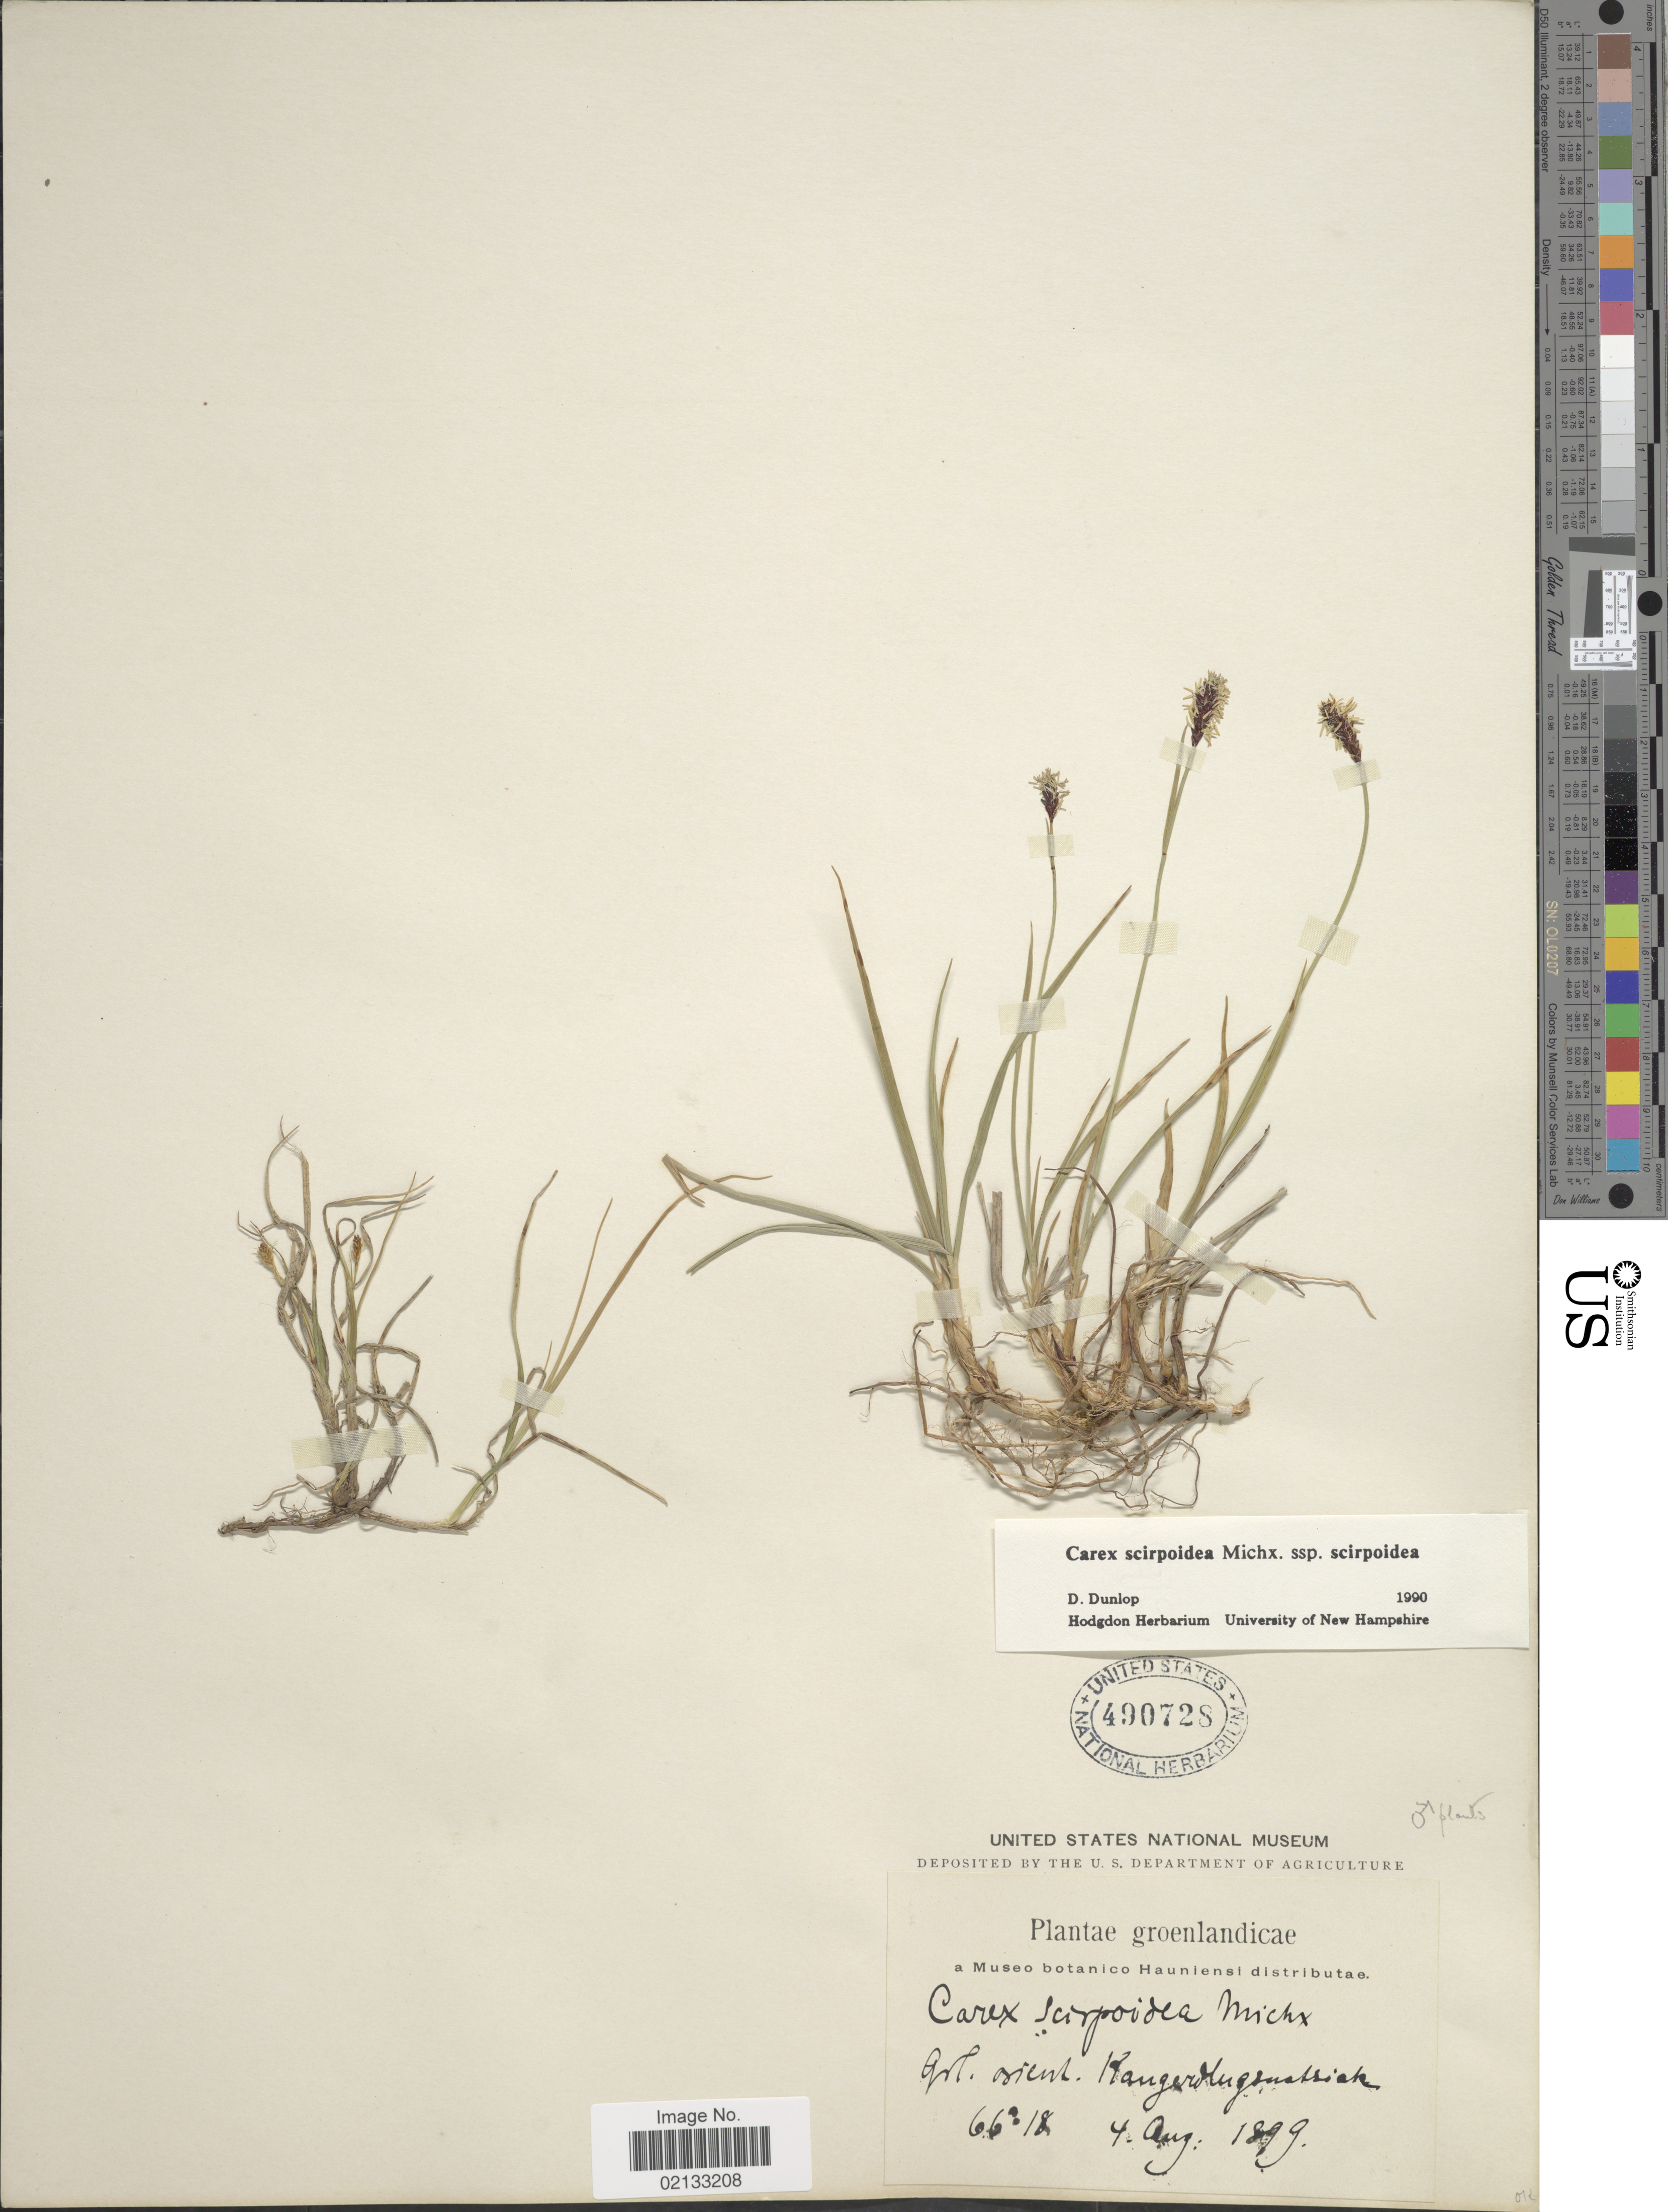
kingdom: Plantae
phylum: Tracheophyta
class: Liliopsida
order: Poales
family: Cyperaceae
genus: Carex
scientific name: Carex scirpoidea subsp. scirpoidea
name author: Michx.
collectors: Museo Botanico Hauniense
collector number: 6618?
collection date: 1899-08-04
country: Greenland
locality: Groenlandicae. Grl. orient. Kangerdlugsuatsiak.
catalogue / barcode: US 490728